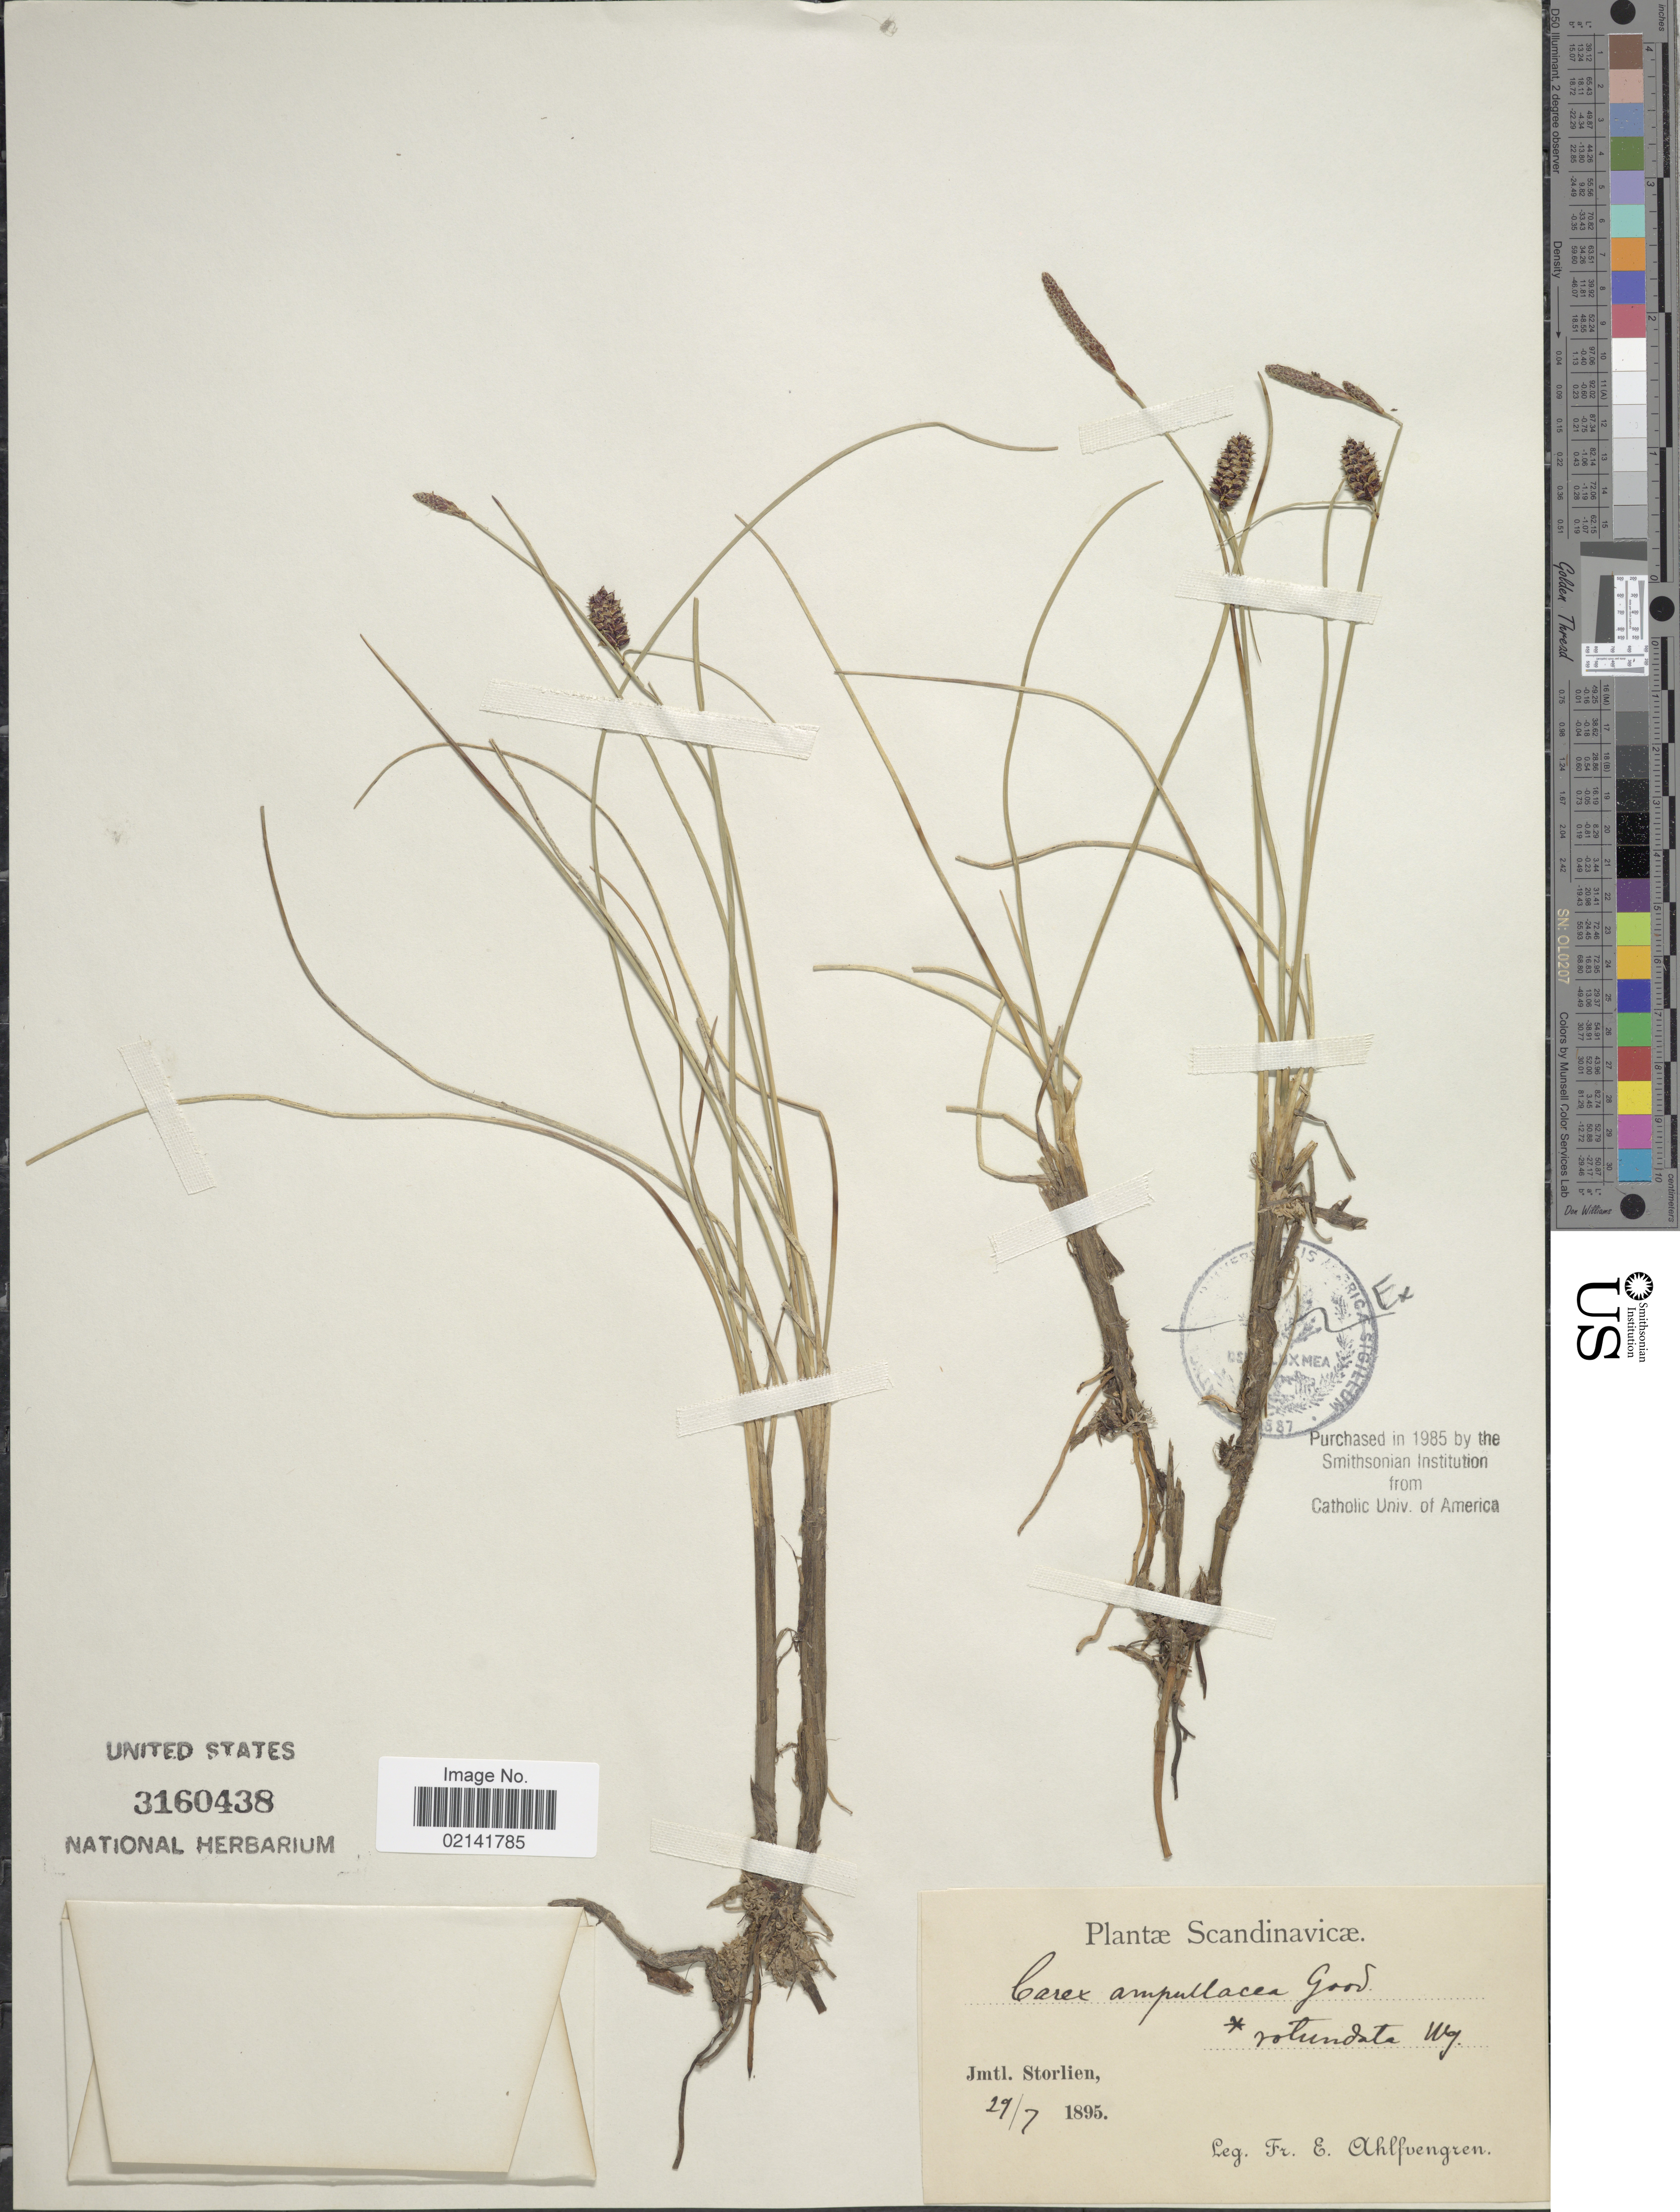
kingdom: Plantae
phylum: Tracheophyta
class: Liliopsida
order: Poales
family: Cyperaceae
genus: Carex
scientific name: Carex rotundata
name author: Wahlenb.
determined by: Strong, Mark T., (BOT), Smithsonian Institution - National Museum of Natural History (UNITED STATES)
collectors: E. Ahlfvengren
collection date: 1895-07-29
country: Sweden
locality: Scnadinavicae. Jamtl. Storlien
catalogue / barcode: US 3160438